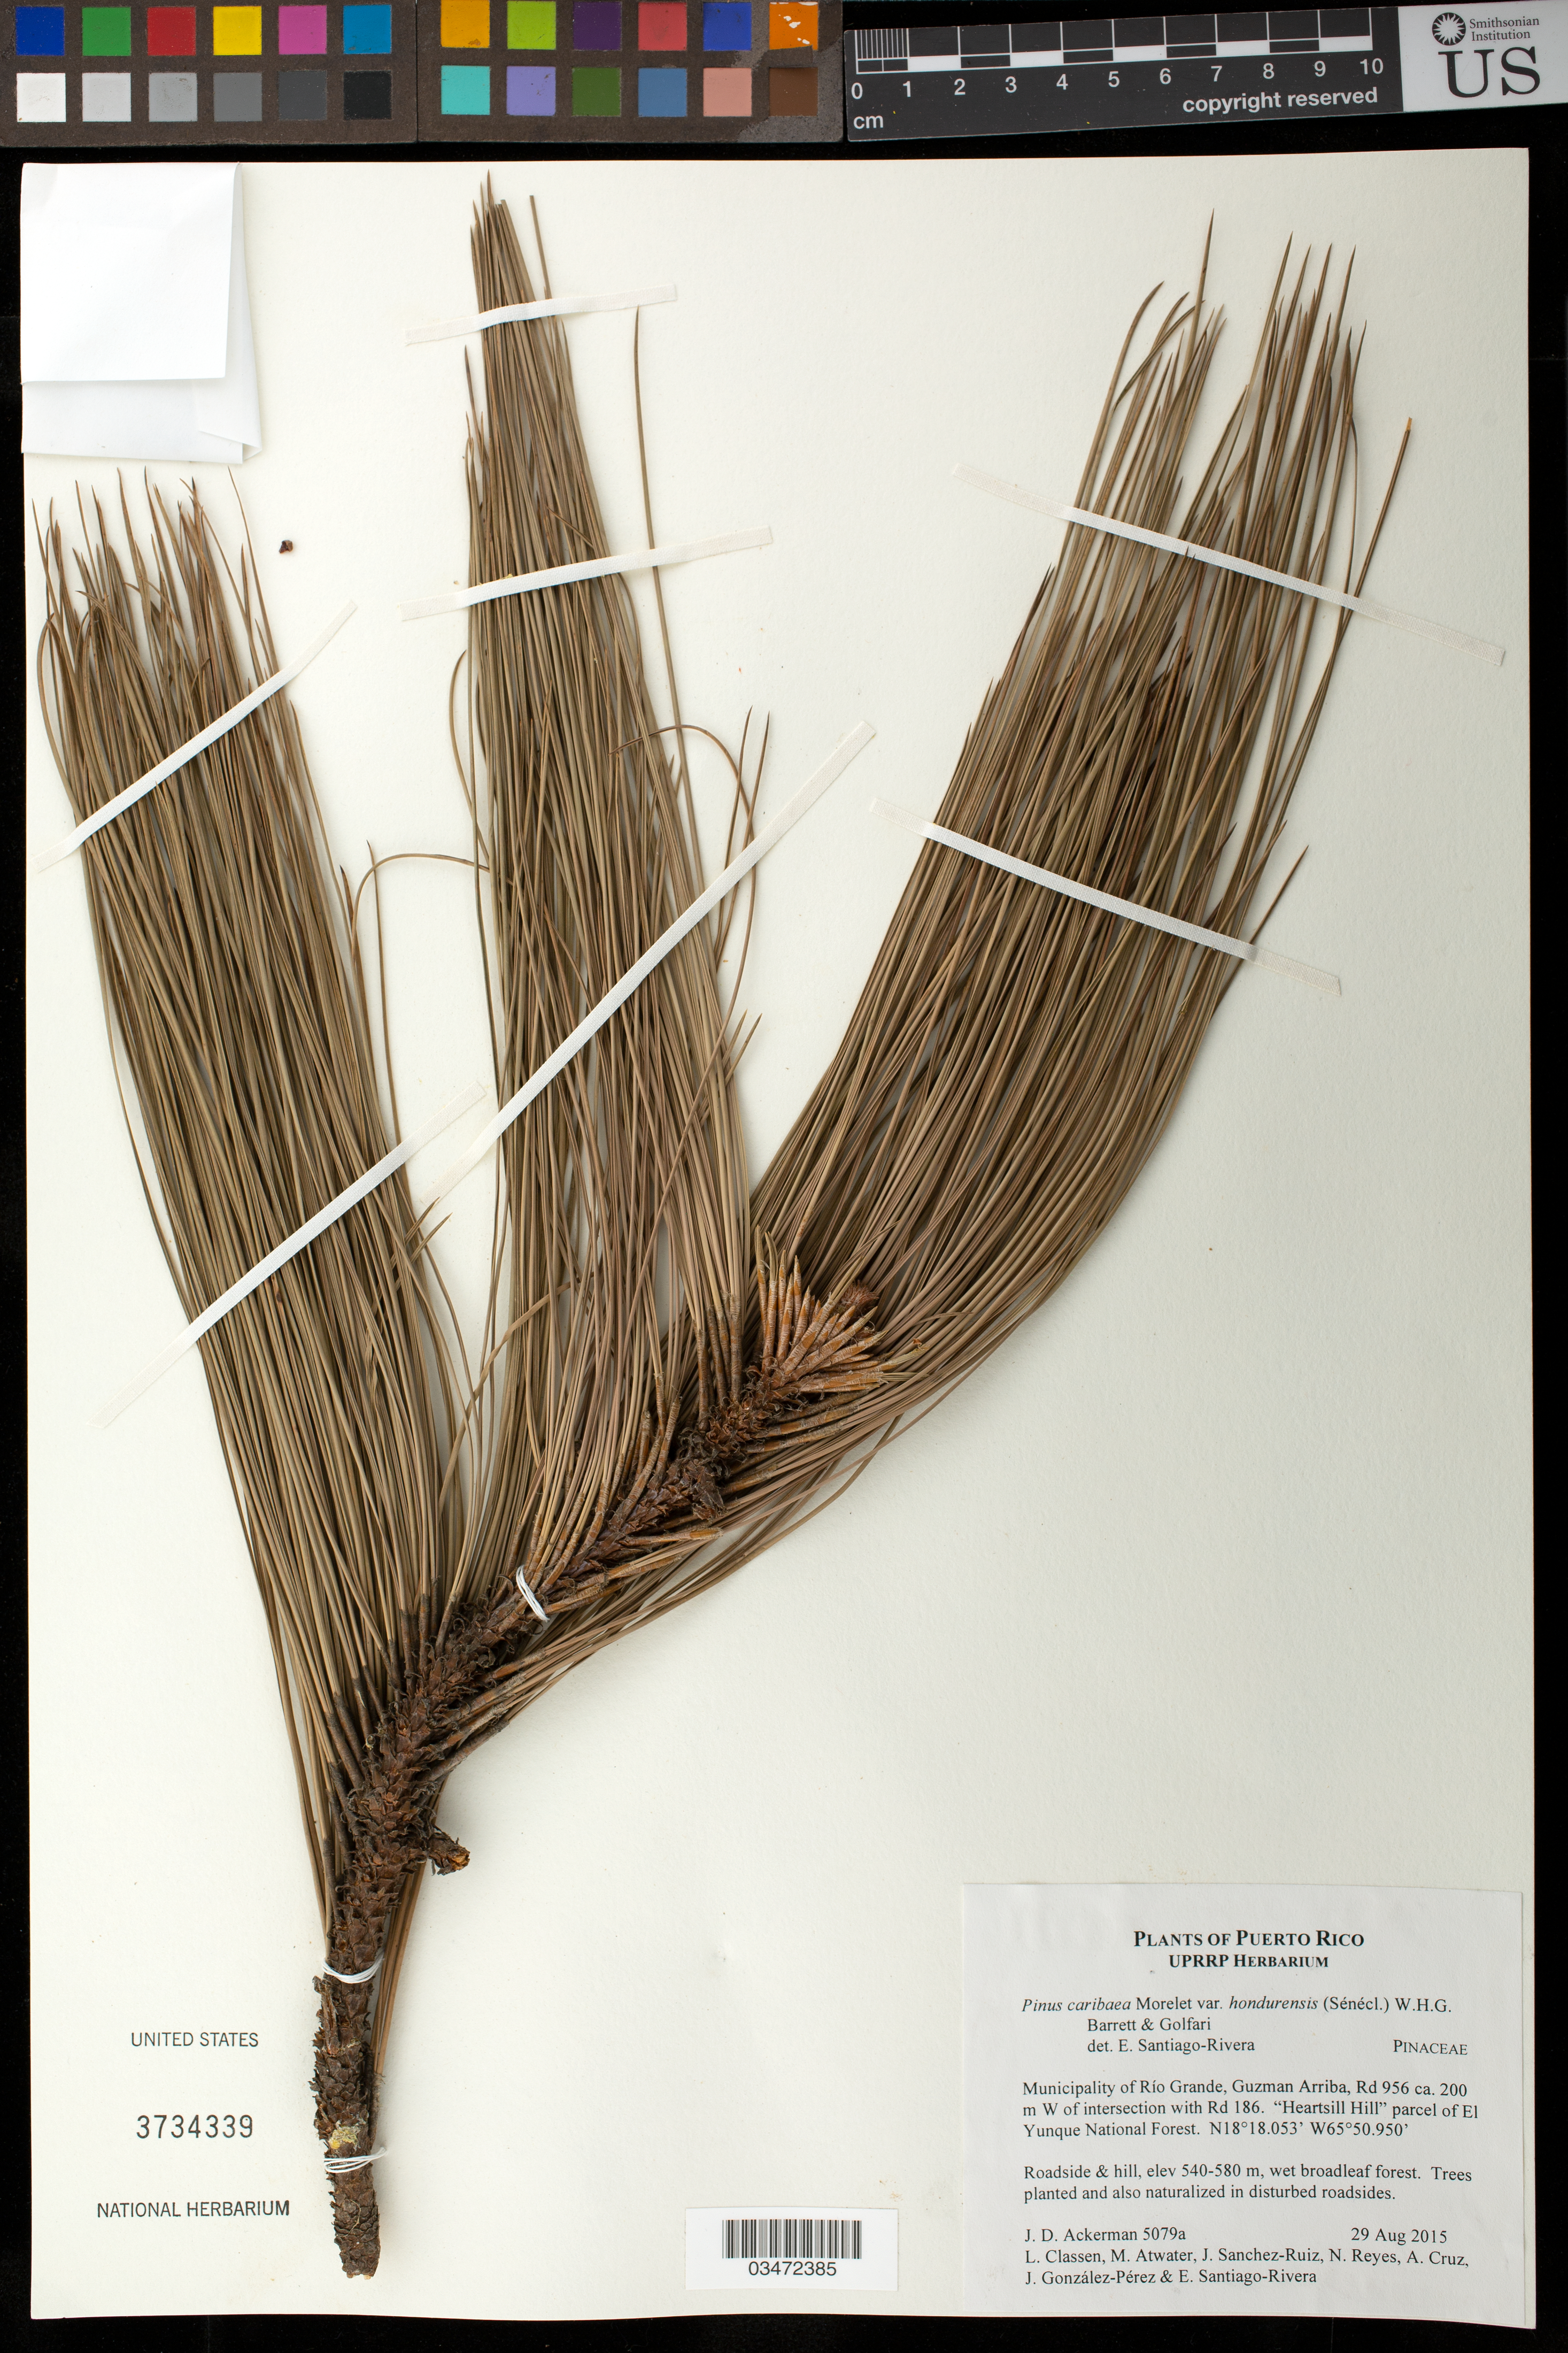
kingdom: Plantae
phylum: Tracheophyta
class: Pinopsida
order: Pinales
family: Pinaceae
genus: Pinus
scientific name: Pinus caribaea var. hondurensis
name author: (Sénécl.) W.H.G. Barrett & Golfari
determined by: Santiago-Rivera, E.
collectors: J. D. Ackerman, L. Classen, M. Atwater, J. Sanchez-Ruiz, N. Reyes, A. Cruz, J. González-Pérez & E. Santiago-Rivera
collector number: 5079a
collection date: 2015-08-29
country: Puerto Rico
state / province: Rio Grande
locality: Guzman Arriba, Rd 956 ca. 200 m W of intersection with Rd 186. "Heartsill Hill" parcel of El Yunque National Forest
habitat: Roadside and hill, wet broadleaf forest; disturbed roadsides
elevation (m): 540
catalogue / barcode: US 3734339